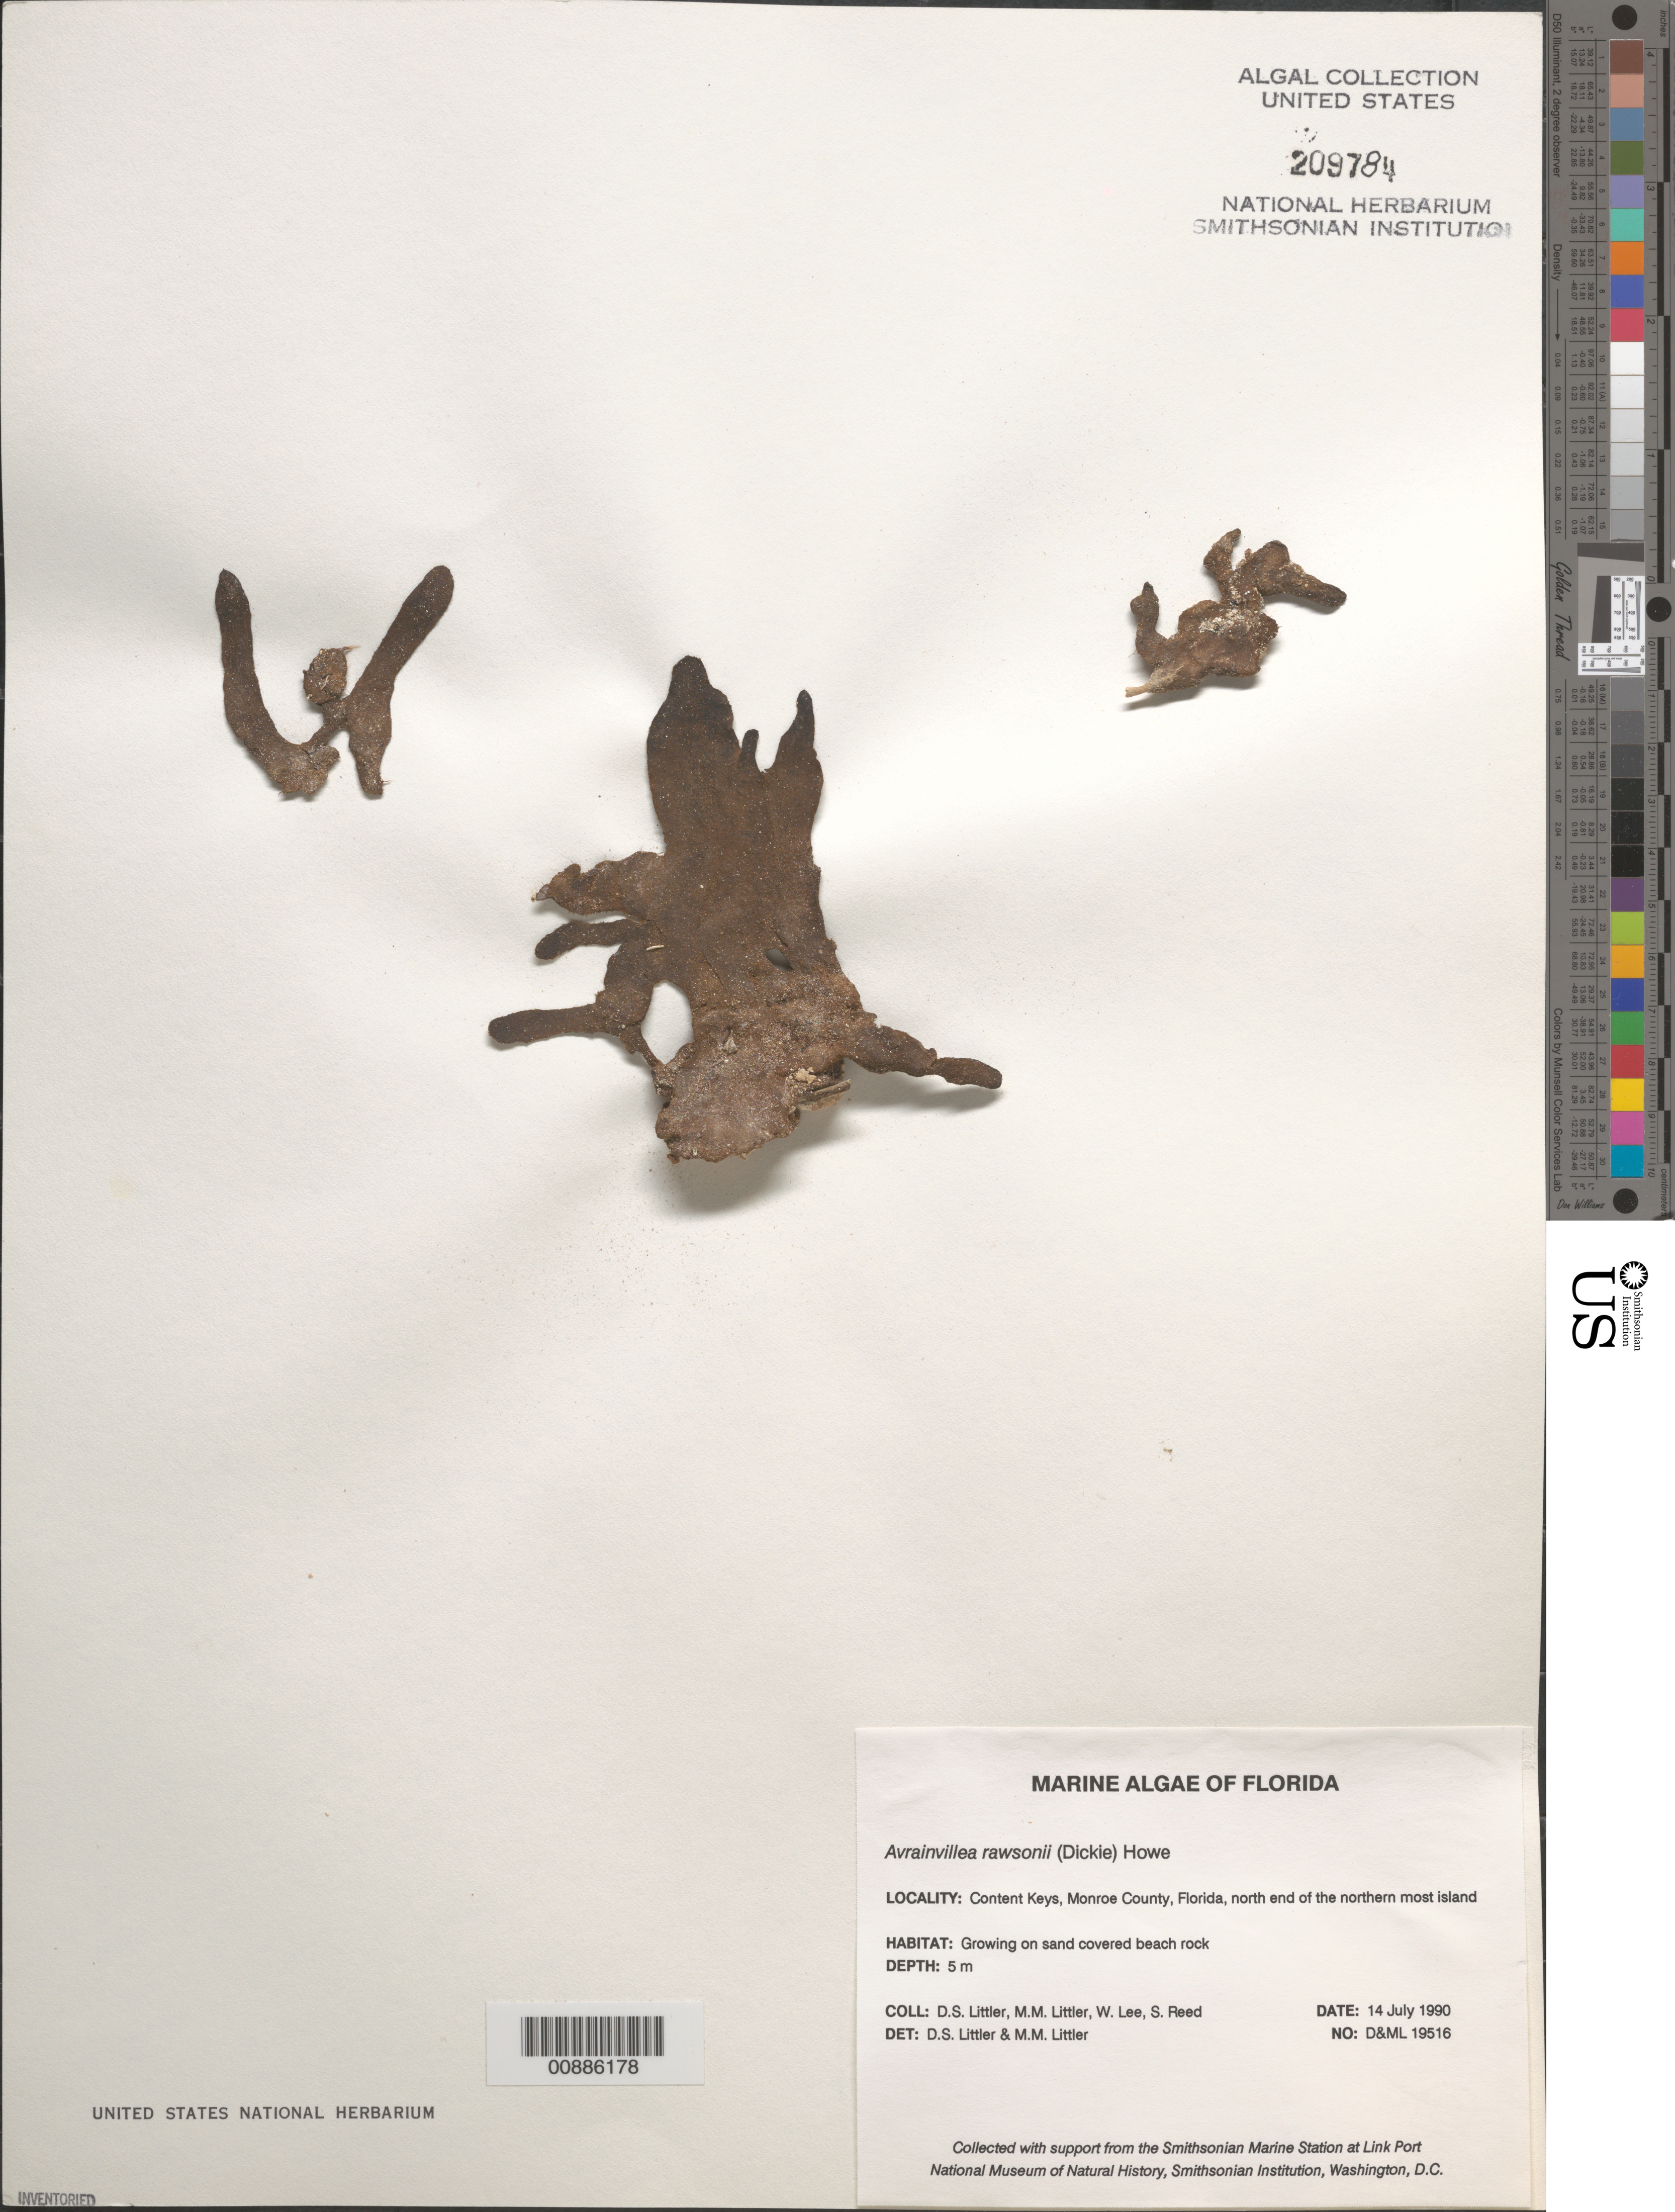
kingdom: Plantae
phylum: Chlorophyta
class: Ulvophyceae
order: Bryopsidales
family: Dichotomosiphonaceae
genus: Avrainvillea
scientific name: Avrainvillea rawsonii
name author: (Dickie) M. Howe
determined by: Littler, D. S.; Littler, M. M.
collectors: D. S. Littler, M. M. Littler, W. Lee & S. Reed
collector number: D&ML 19516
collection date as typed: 14 Jul 1990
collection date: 1990-07-14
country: United States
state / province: Florida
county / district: Monroe County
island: Content Keys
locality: north end of northernmost island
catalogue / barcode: US 209784